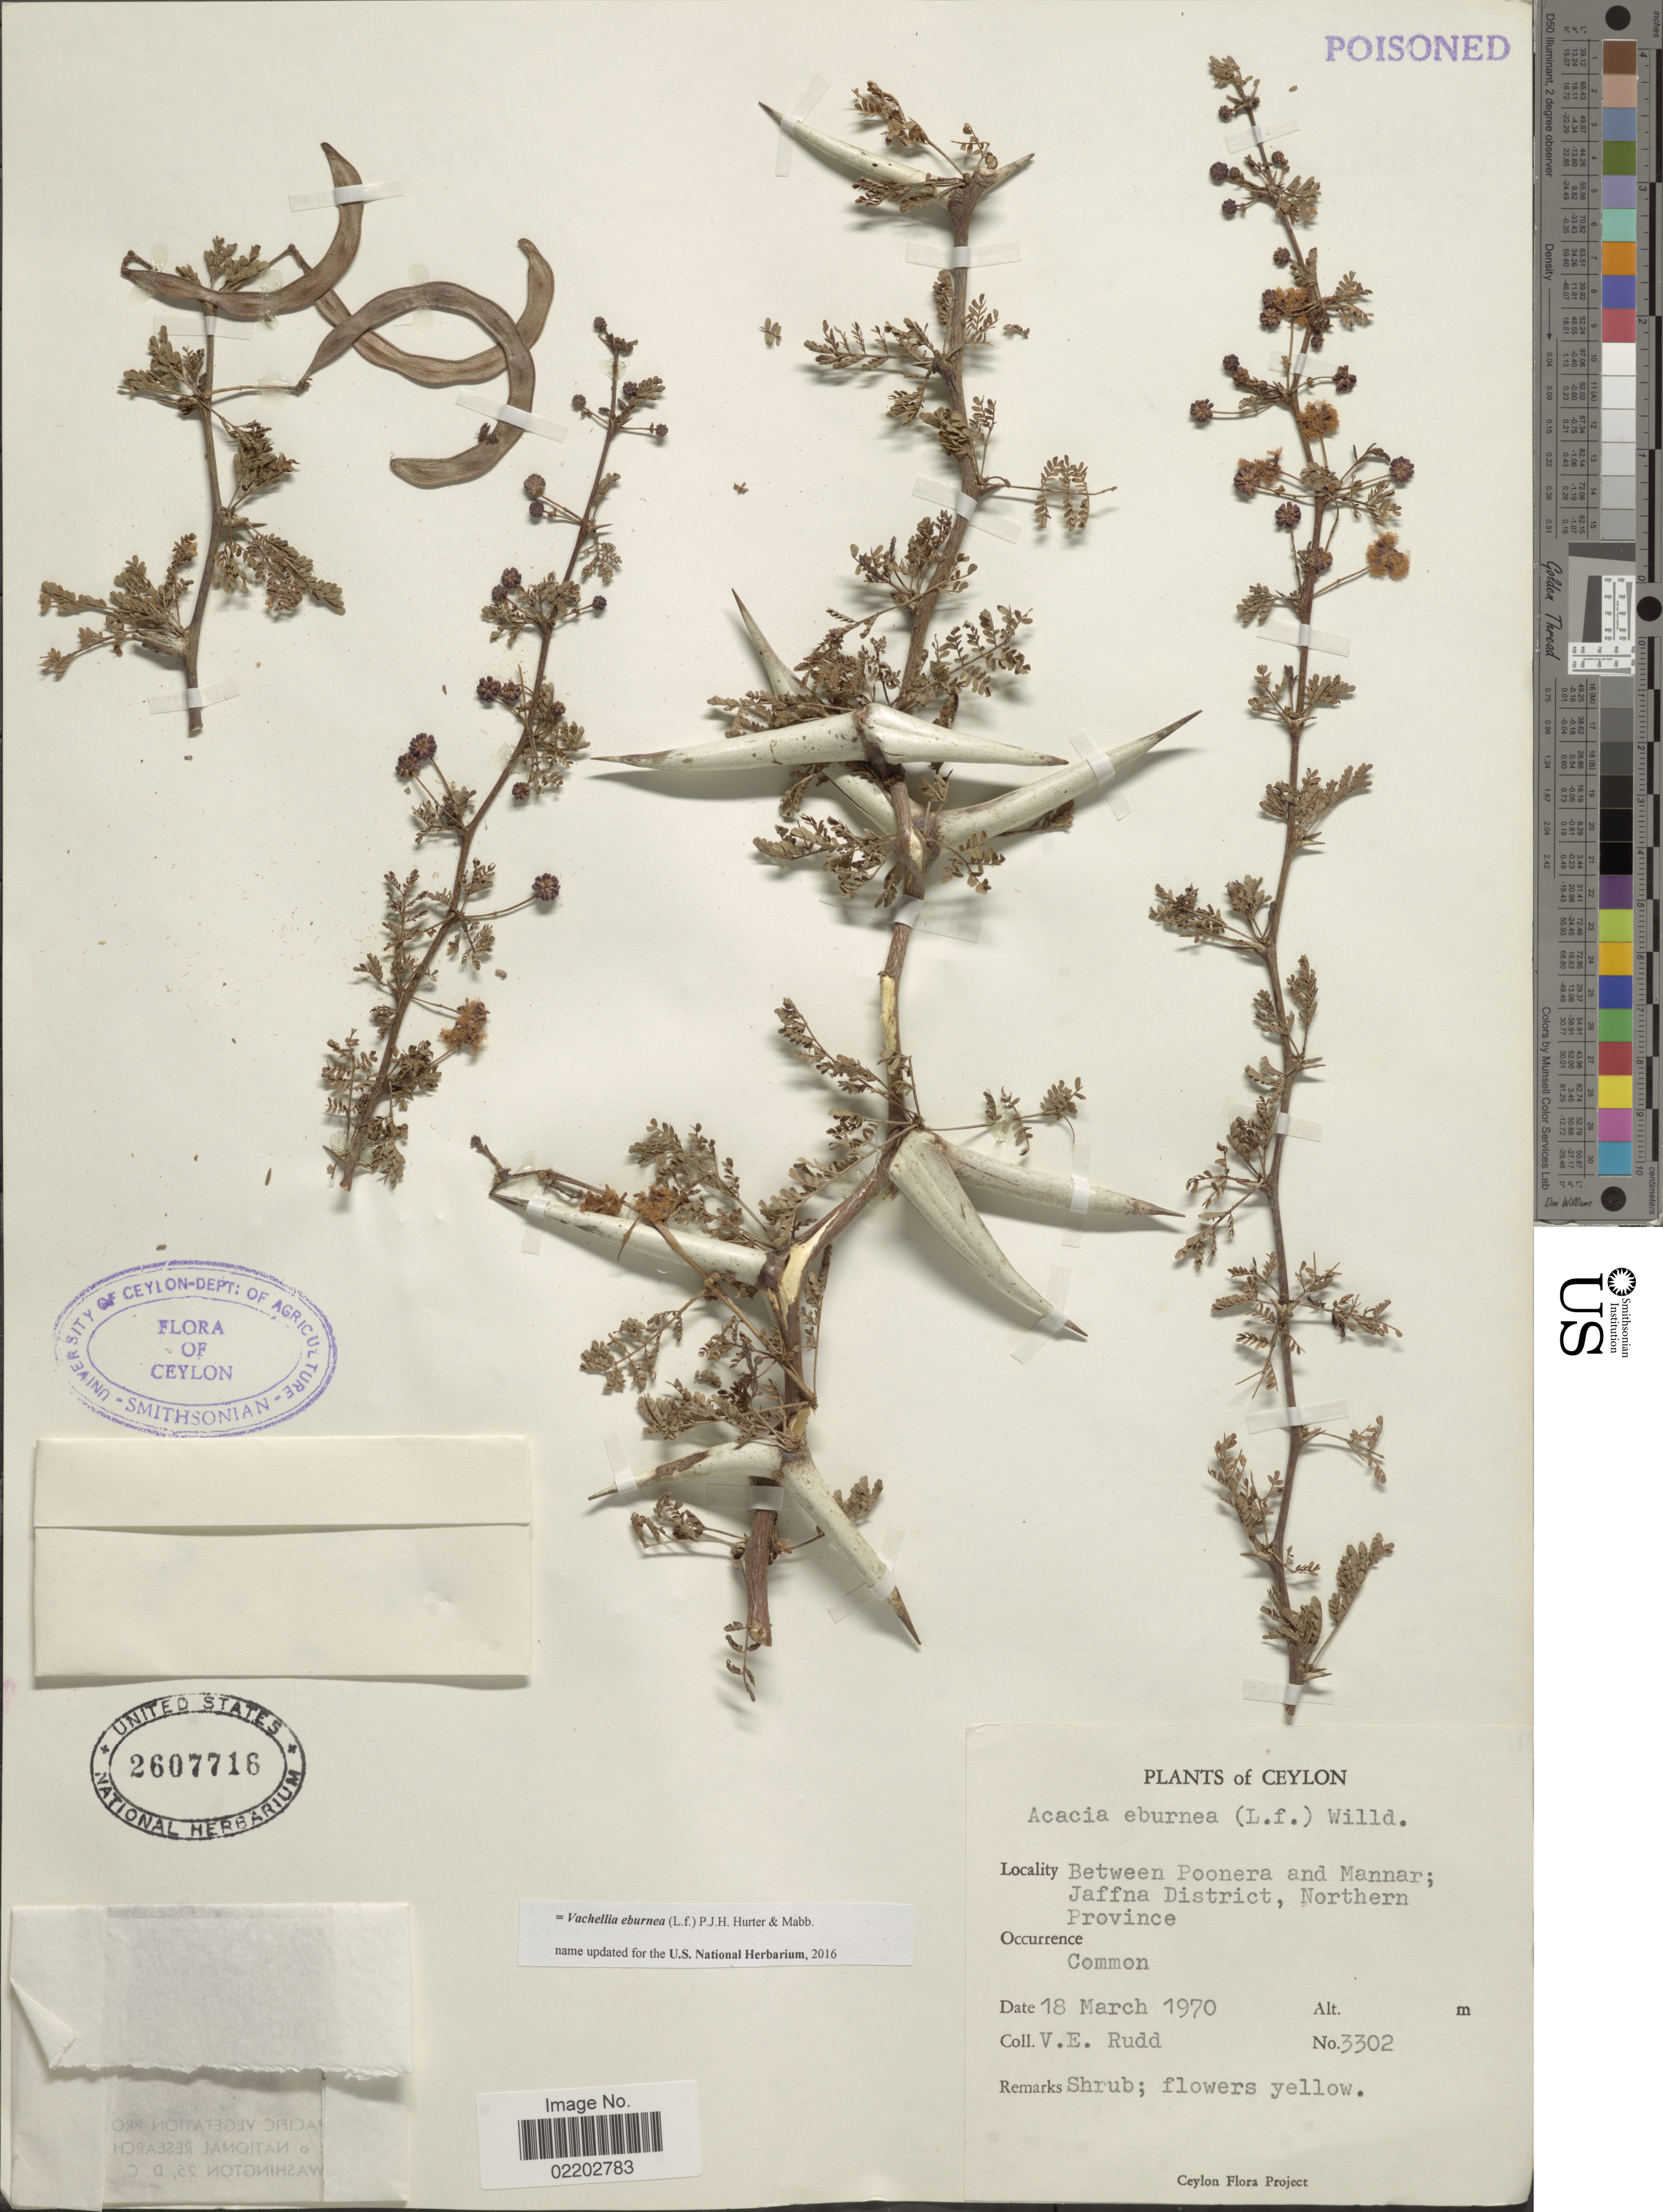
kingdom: Plantae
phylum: Tracheophyta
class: Magnoliopsida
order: Fabales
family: Fabaceae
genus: Vachellia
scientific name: Vachellia eburnea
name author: (L. f.) P.J.H. Hurter & Mabb.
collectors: V. E. Rudd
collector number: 3302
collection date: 1970-03-18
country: Sri Lanka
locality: Ceylon, between Poonera and Mannar; Jaffna District, Northern Province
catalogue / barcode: US 2607716